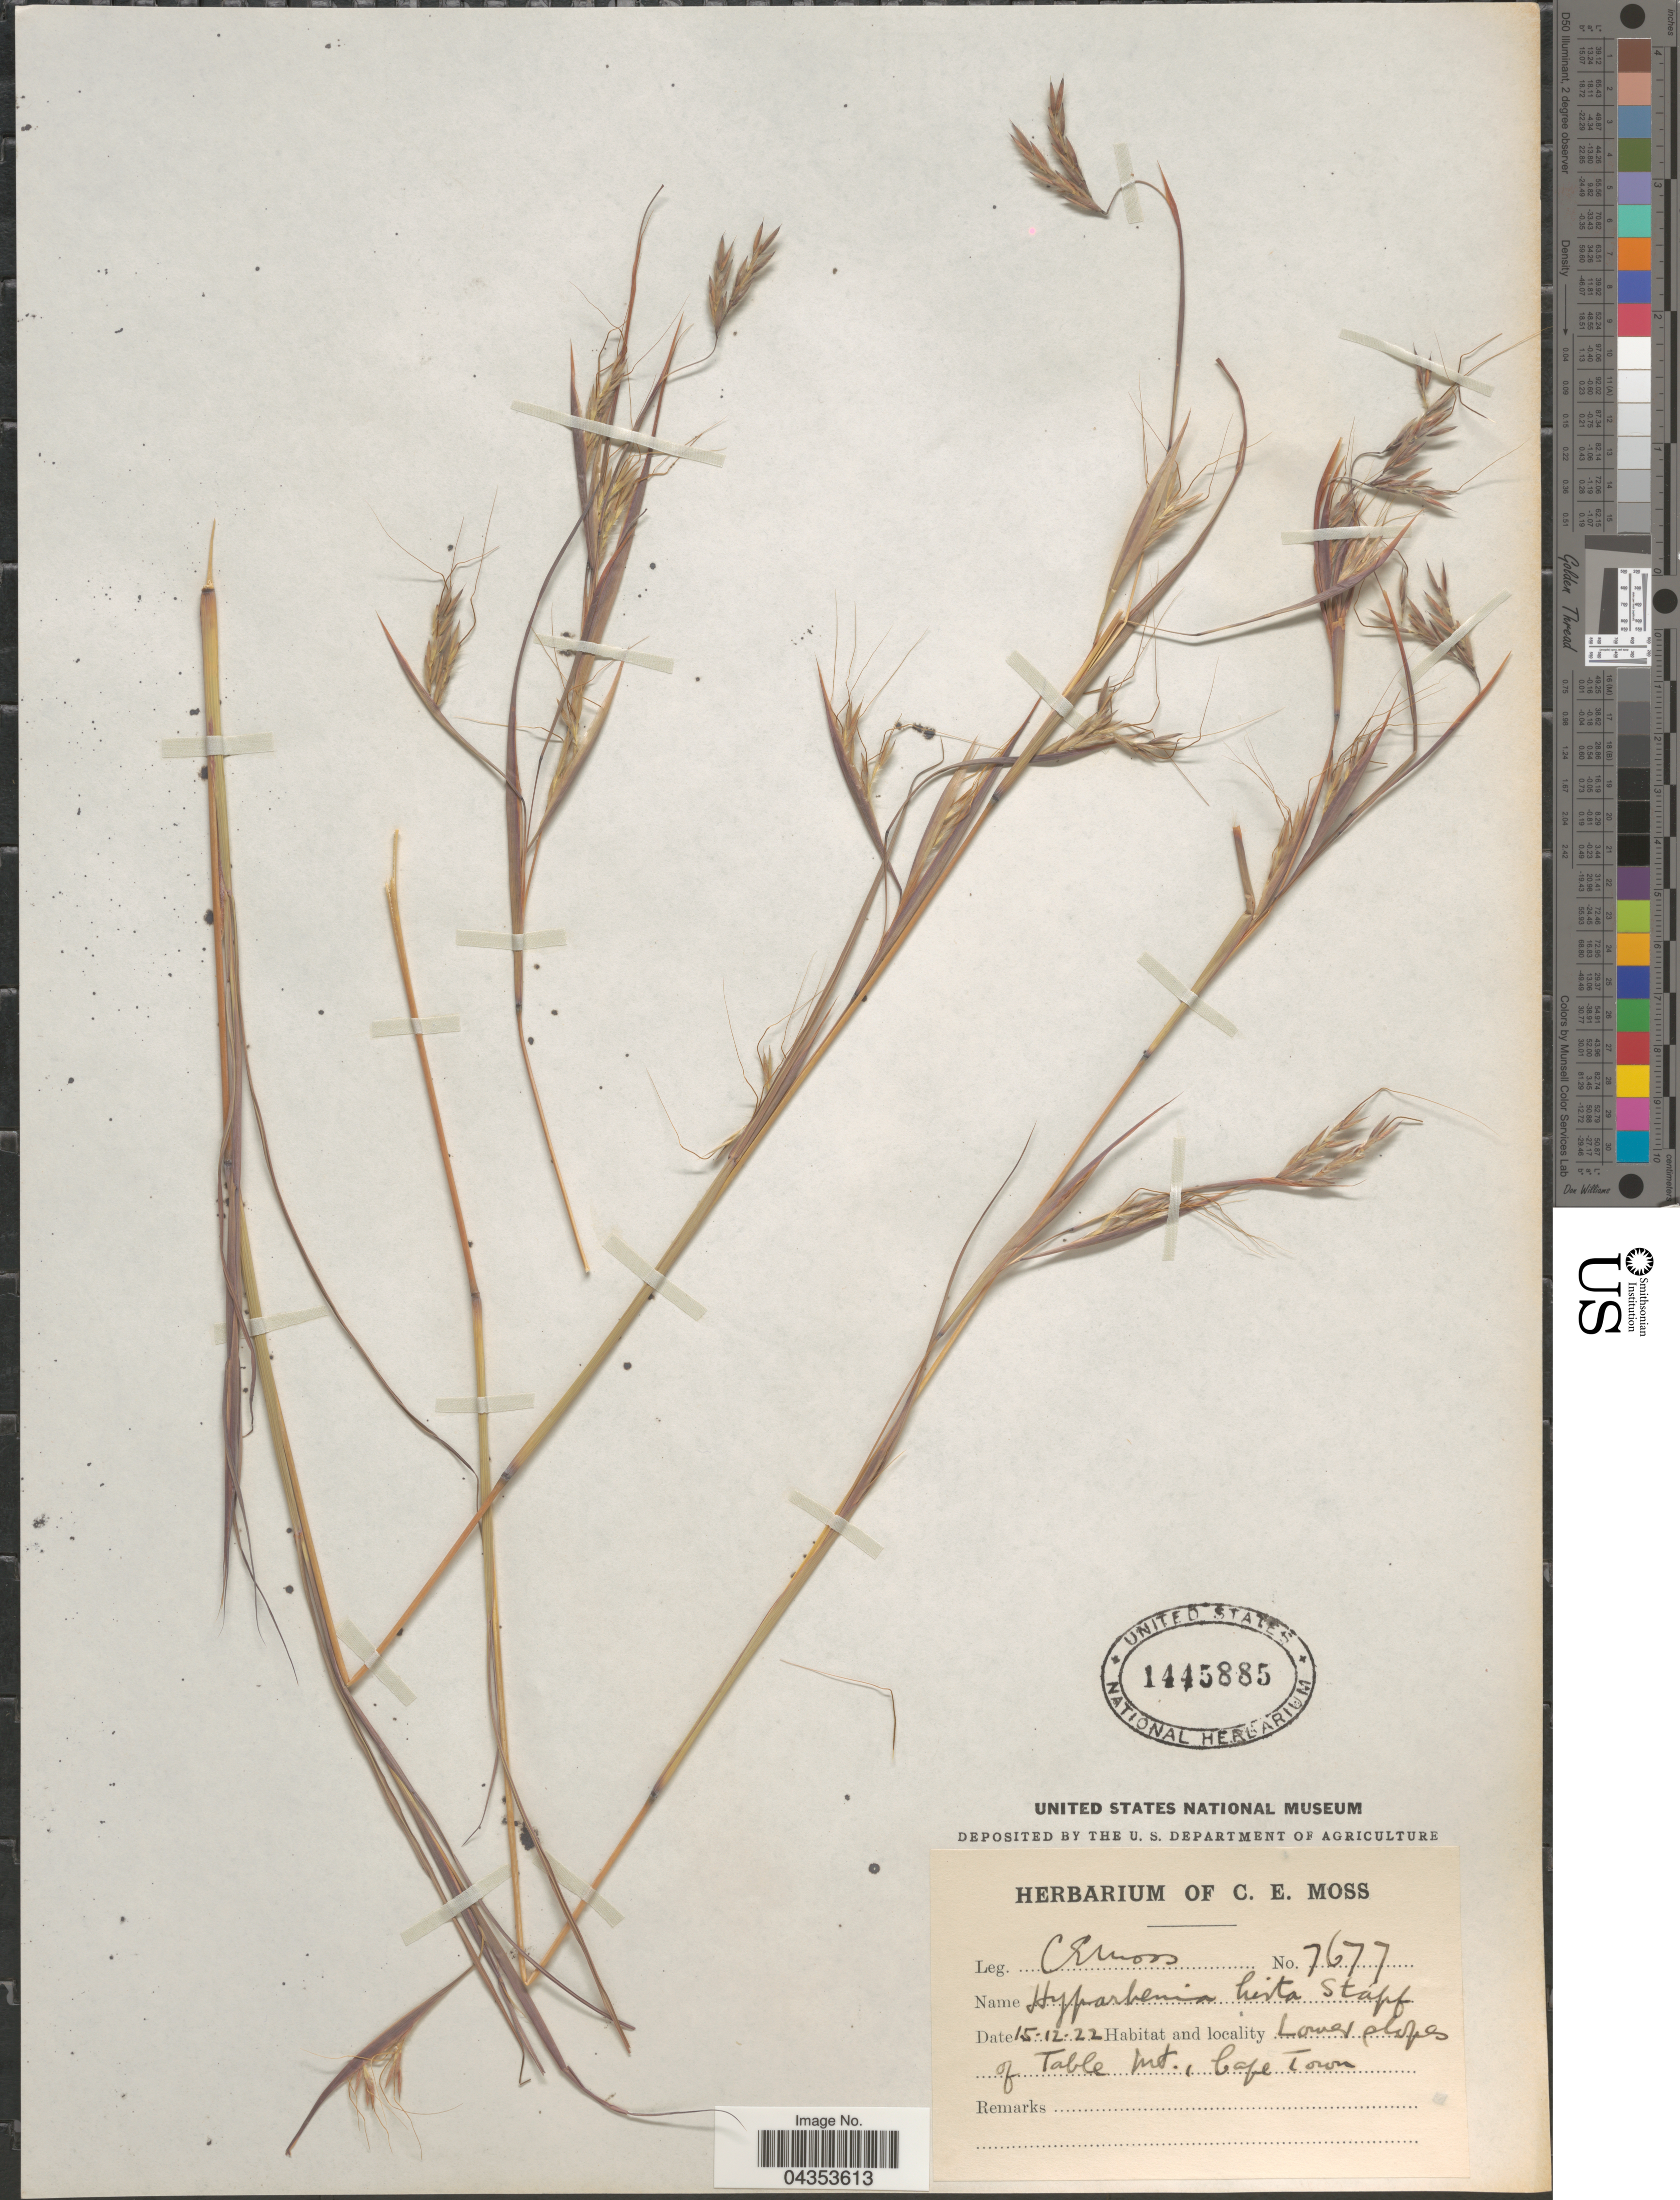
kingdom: Plantae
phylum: Tracheophyta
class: Liliopsida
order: Poales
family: Poaceae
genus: Hyparrhenia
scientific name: Hyparrhenia hirta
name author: (L.) Stapf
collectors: C. E. Moss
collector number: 7677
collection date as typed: Transcribed d/m/y: 15/12/22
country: South Africa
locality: Lower slopes of Table Mt., Cape Town.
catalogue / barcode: US 1445885